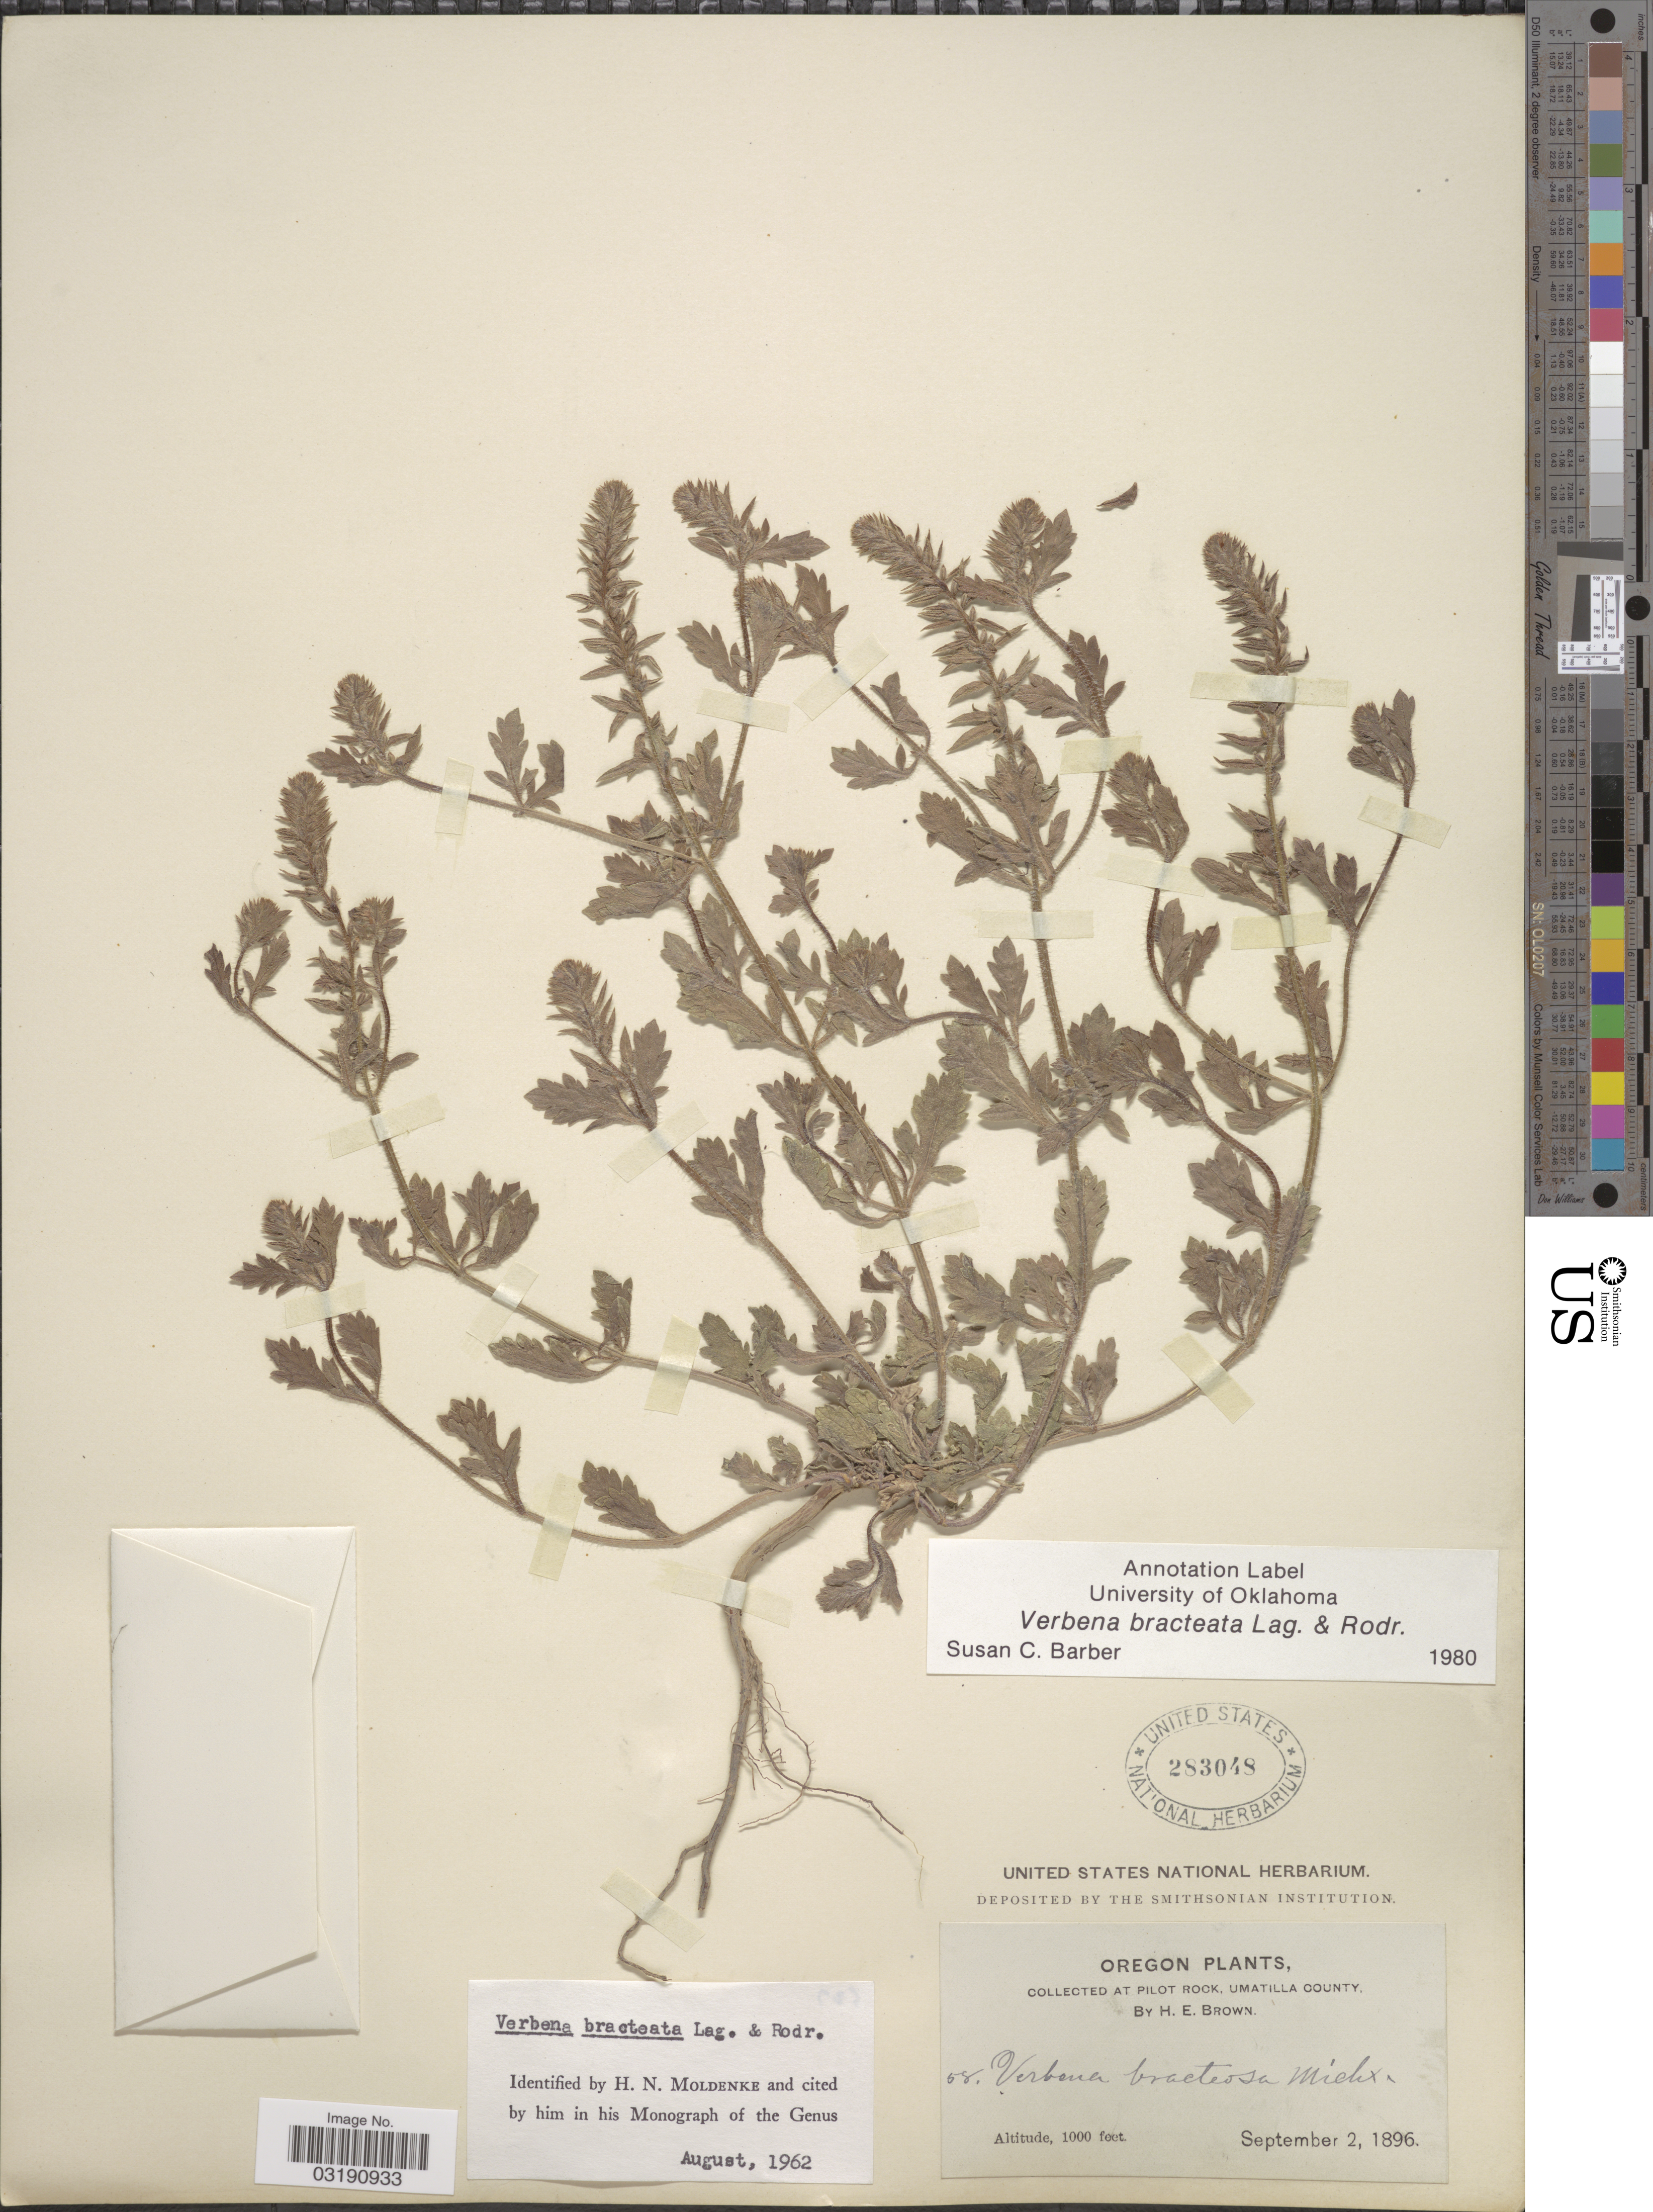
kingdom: Plantae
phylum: Tracheophyta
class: Magnoliopsida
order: Lamiales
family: Verbenaceae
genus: Verbena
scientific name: Verbena bracteata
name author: Cav. ex Lag. & Rodr.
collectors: H. E. Brown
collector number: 58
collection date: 1896-09-02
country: United States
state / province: Oregon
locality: At Pilot Rock, Umatilla County.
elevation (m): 305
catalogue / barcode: US 283048